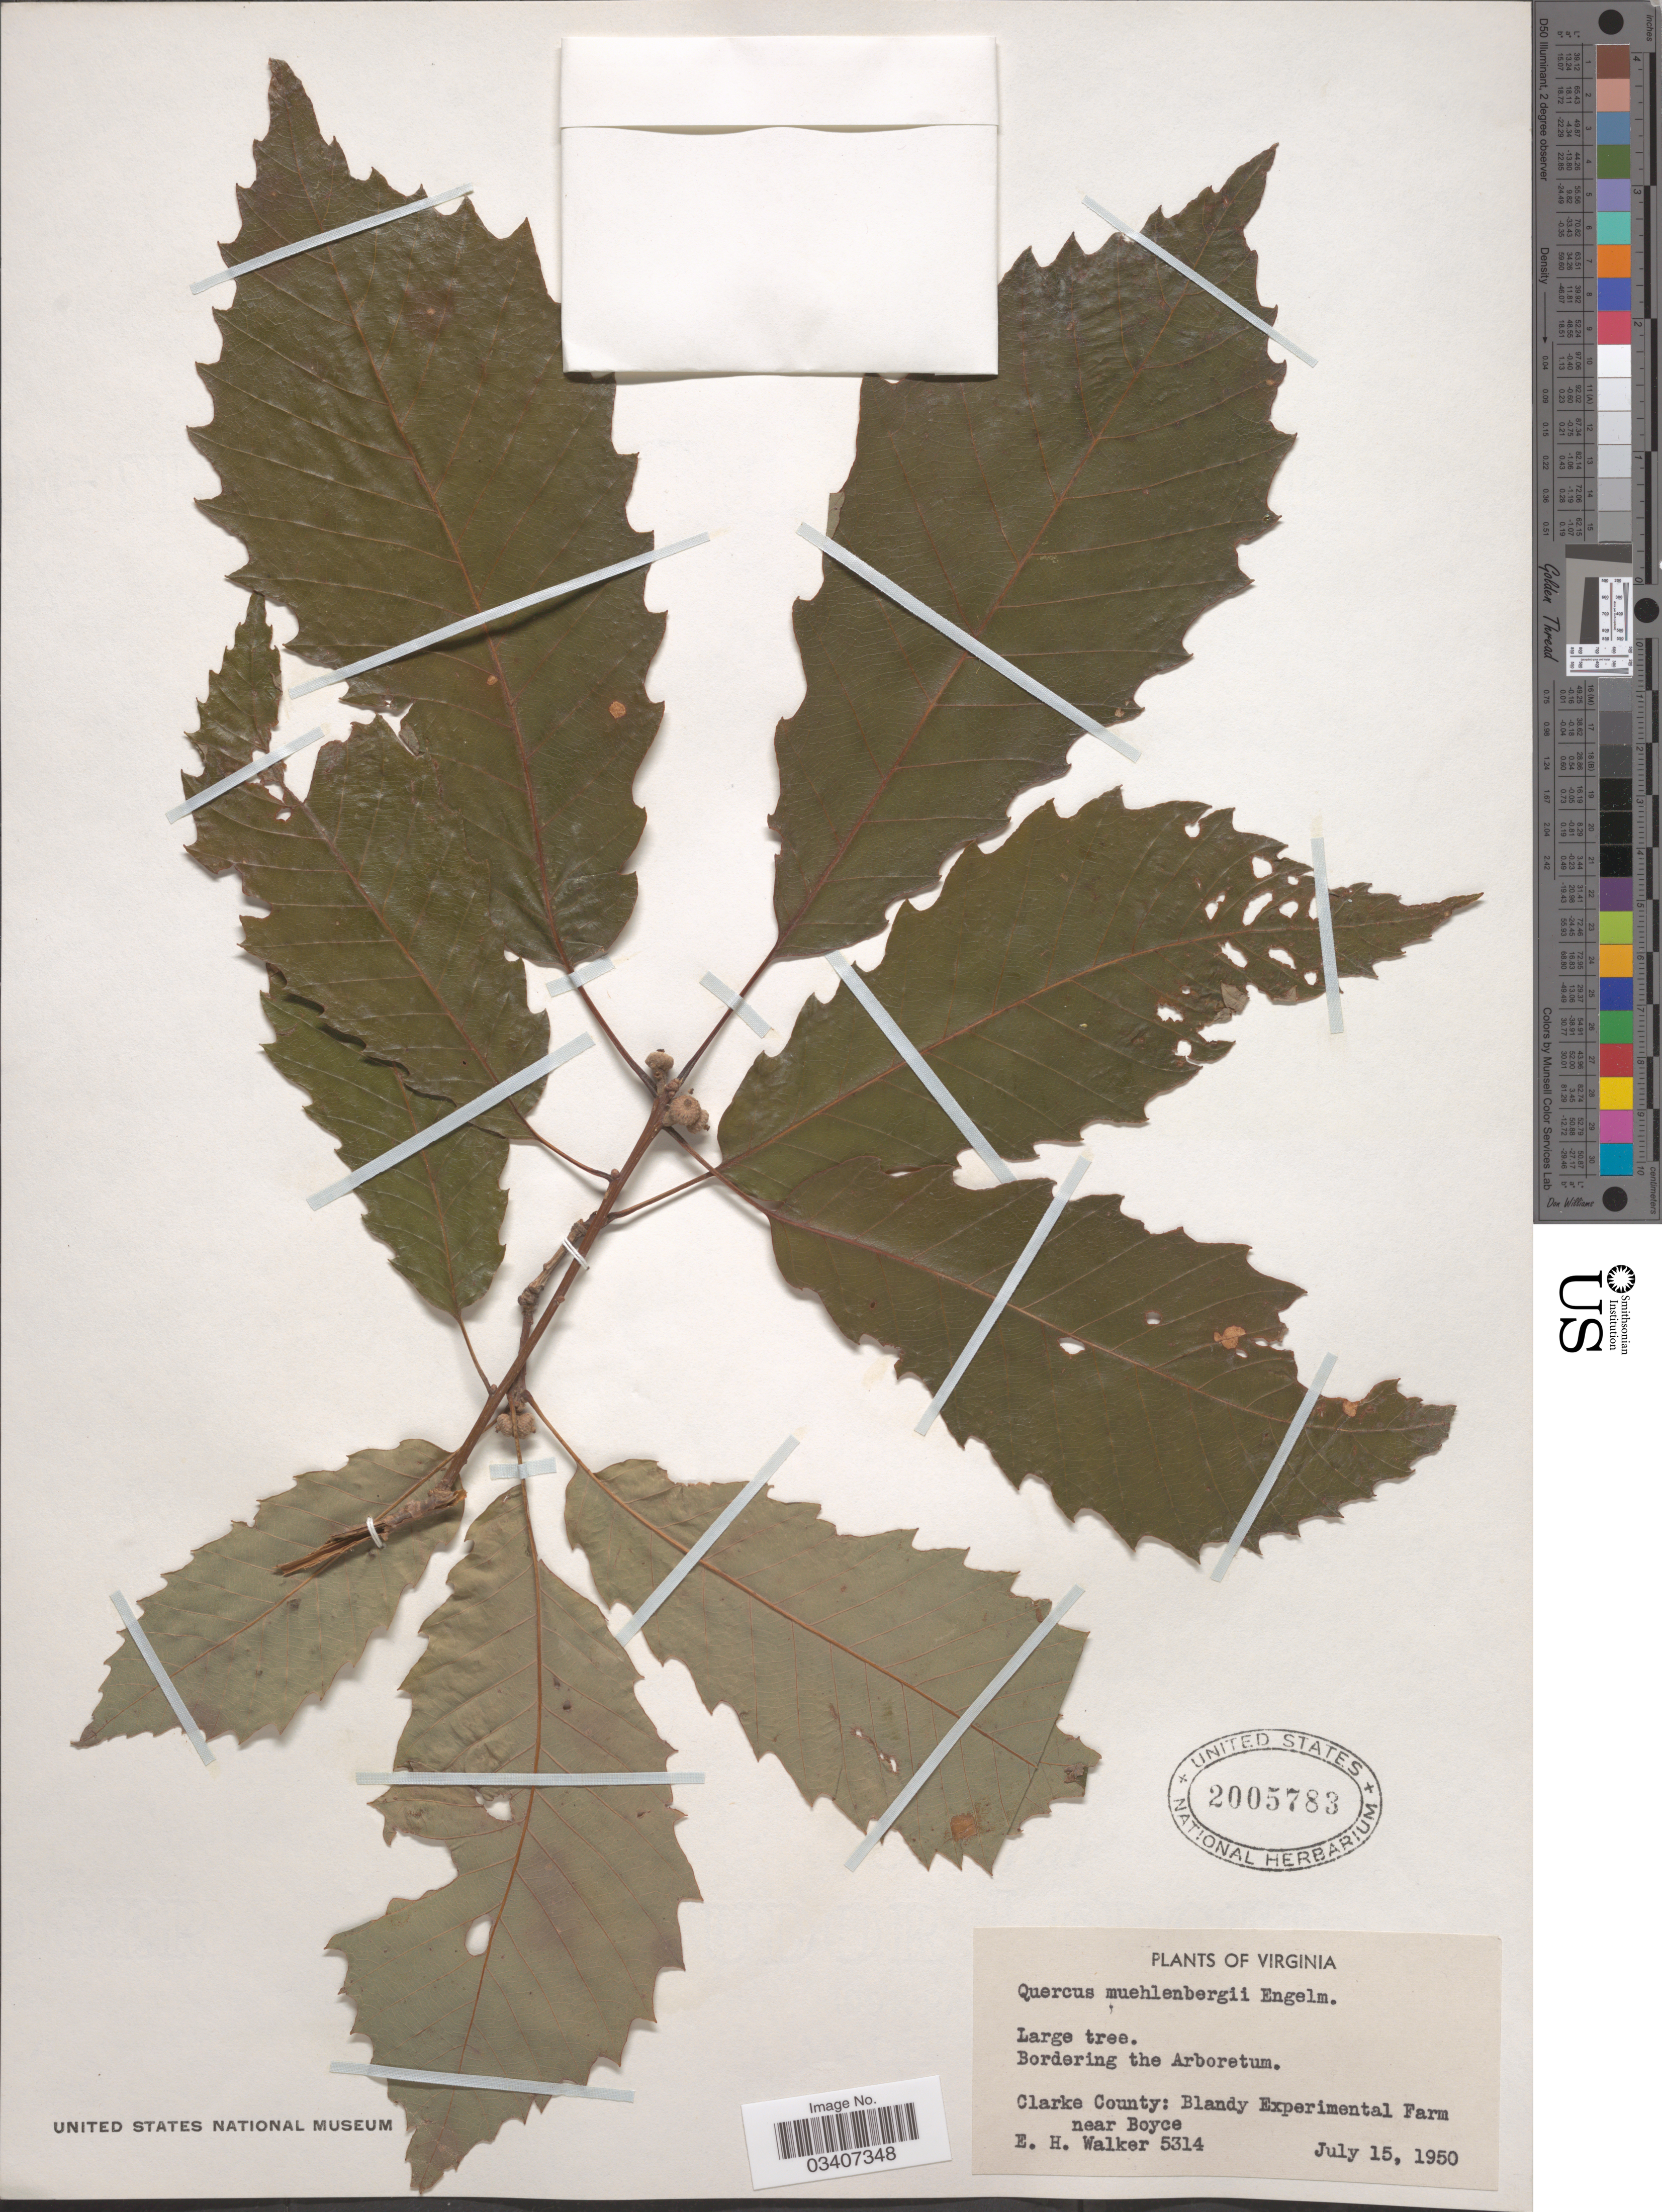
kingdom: Plantae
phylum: Tracheophyta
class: Magnoliopsida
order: Fagales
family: Fagaceae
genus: Quercus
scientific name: Quercus muehlenbergii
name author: Engelm.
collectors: E. H. Walker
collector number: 5314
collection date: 1950-07-15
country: United States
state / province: Virginia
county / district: Clarke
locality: Bordering the Arboretum. Clarke County: Blandy Experimental Farm near Boyce.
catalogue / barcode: US 2005783